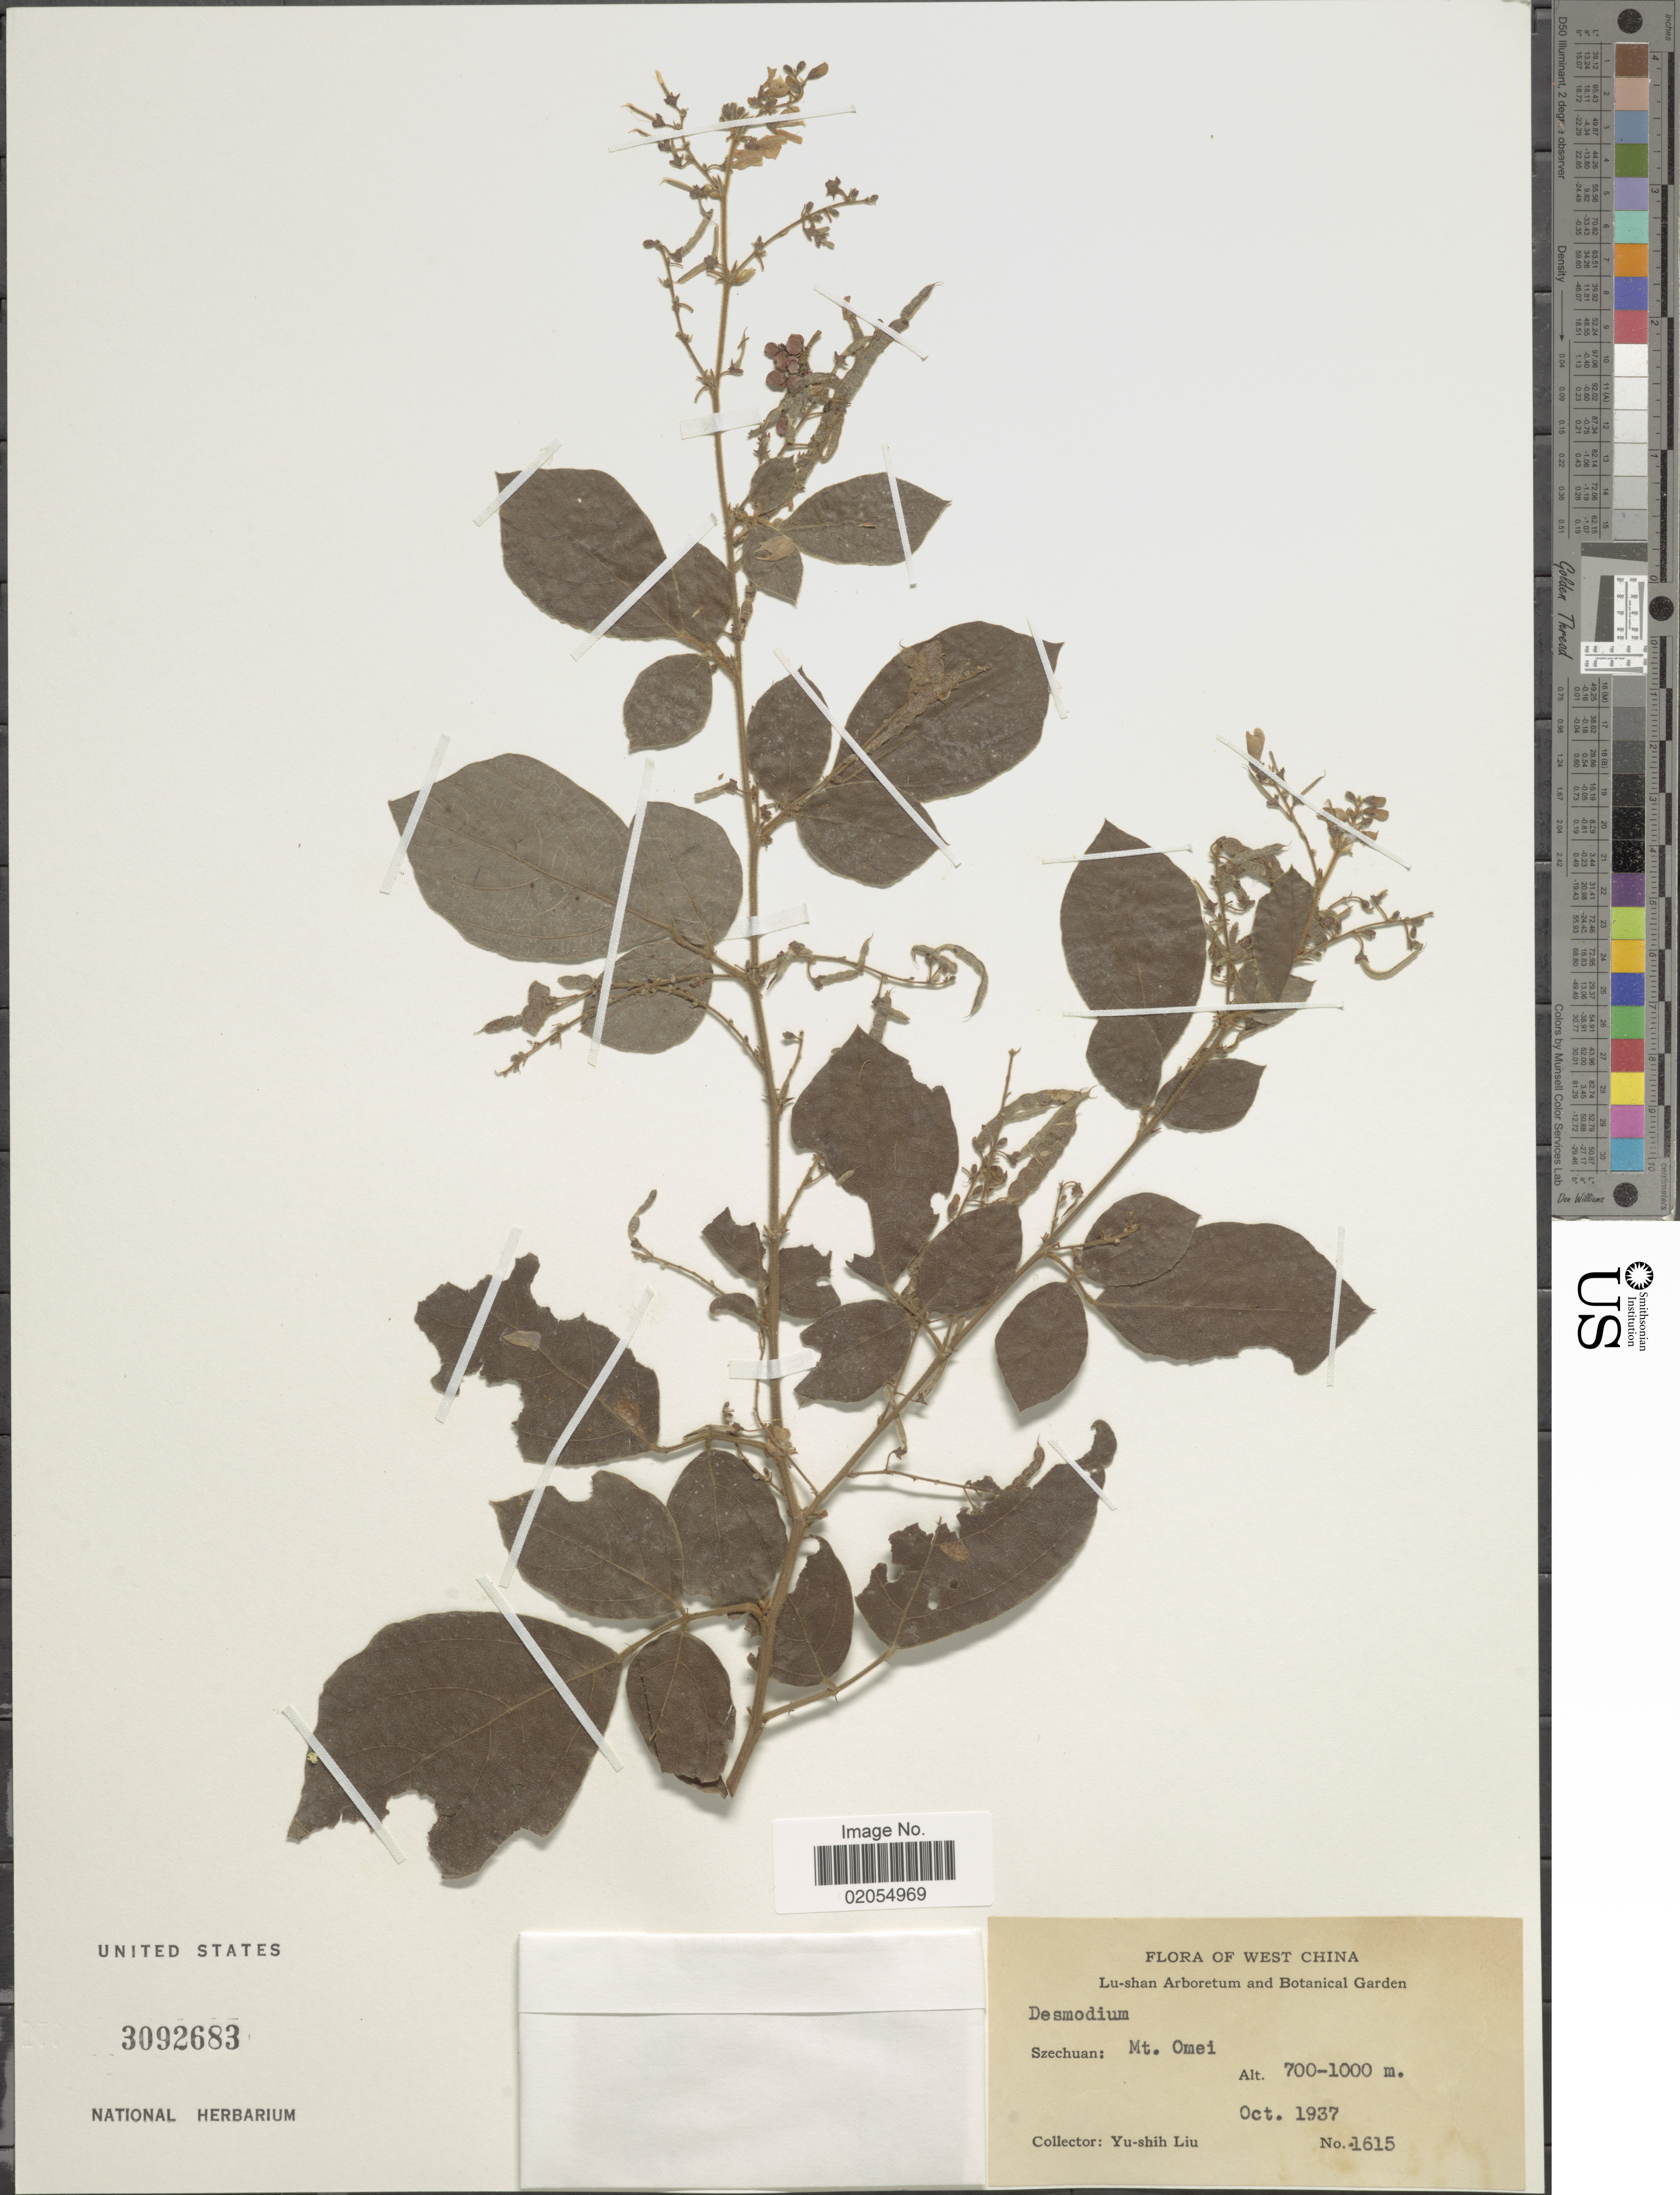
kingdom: Plantae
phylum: Tracheophyta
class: Magnoliopsida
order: Fabales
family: Fabaceae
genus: Desmodium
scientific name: Desmodium sp.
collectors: Y.-S. Liu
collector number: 1615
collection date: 1937-10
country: China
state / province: Sichuan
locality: West China, Szechuan; Mt. Omei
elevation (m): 700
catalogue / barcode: US 3092683